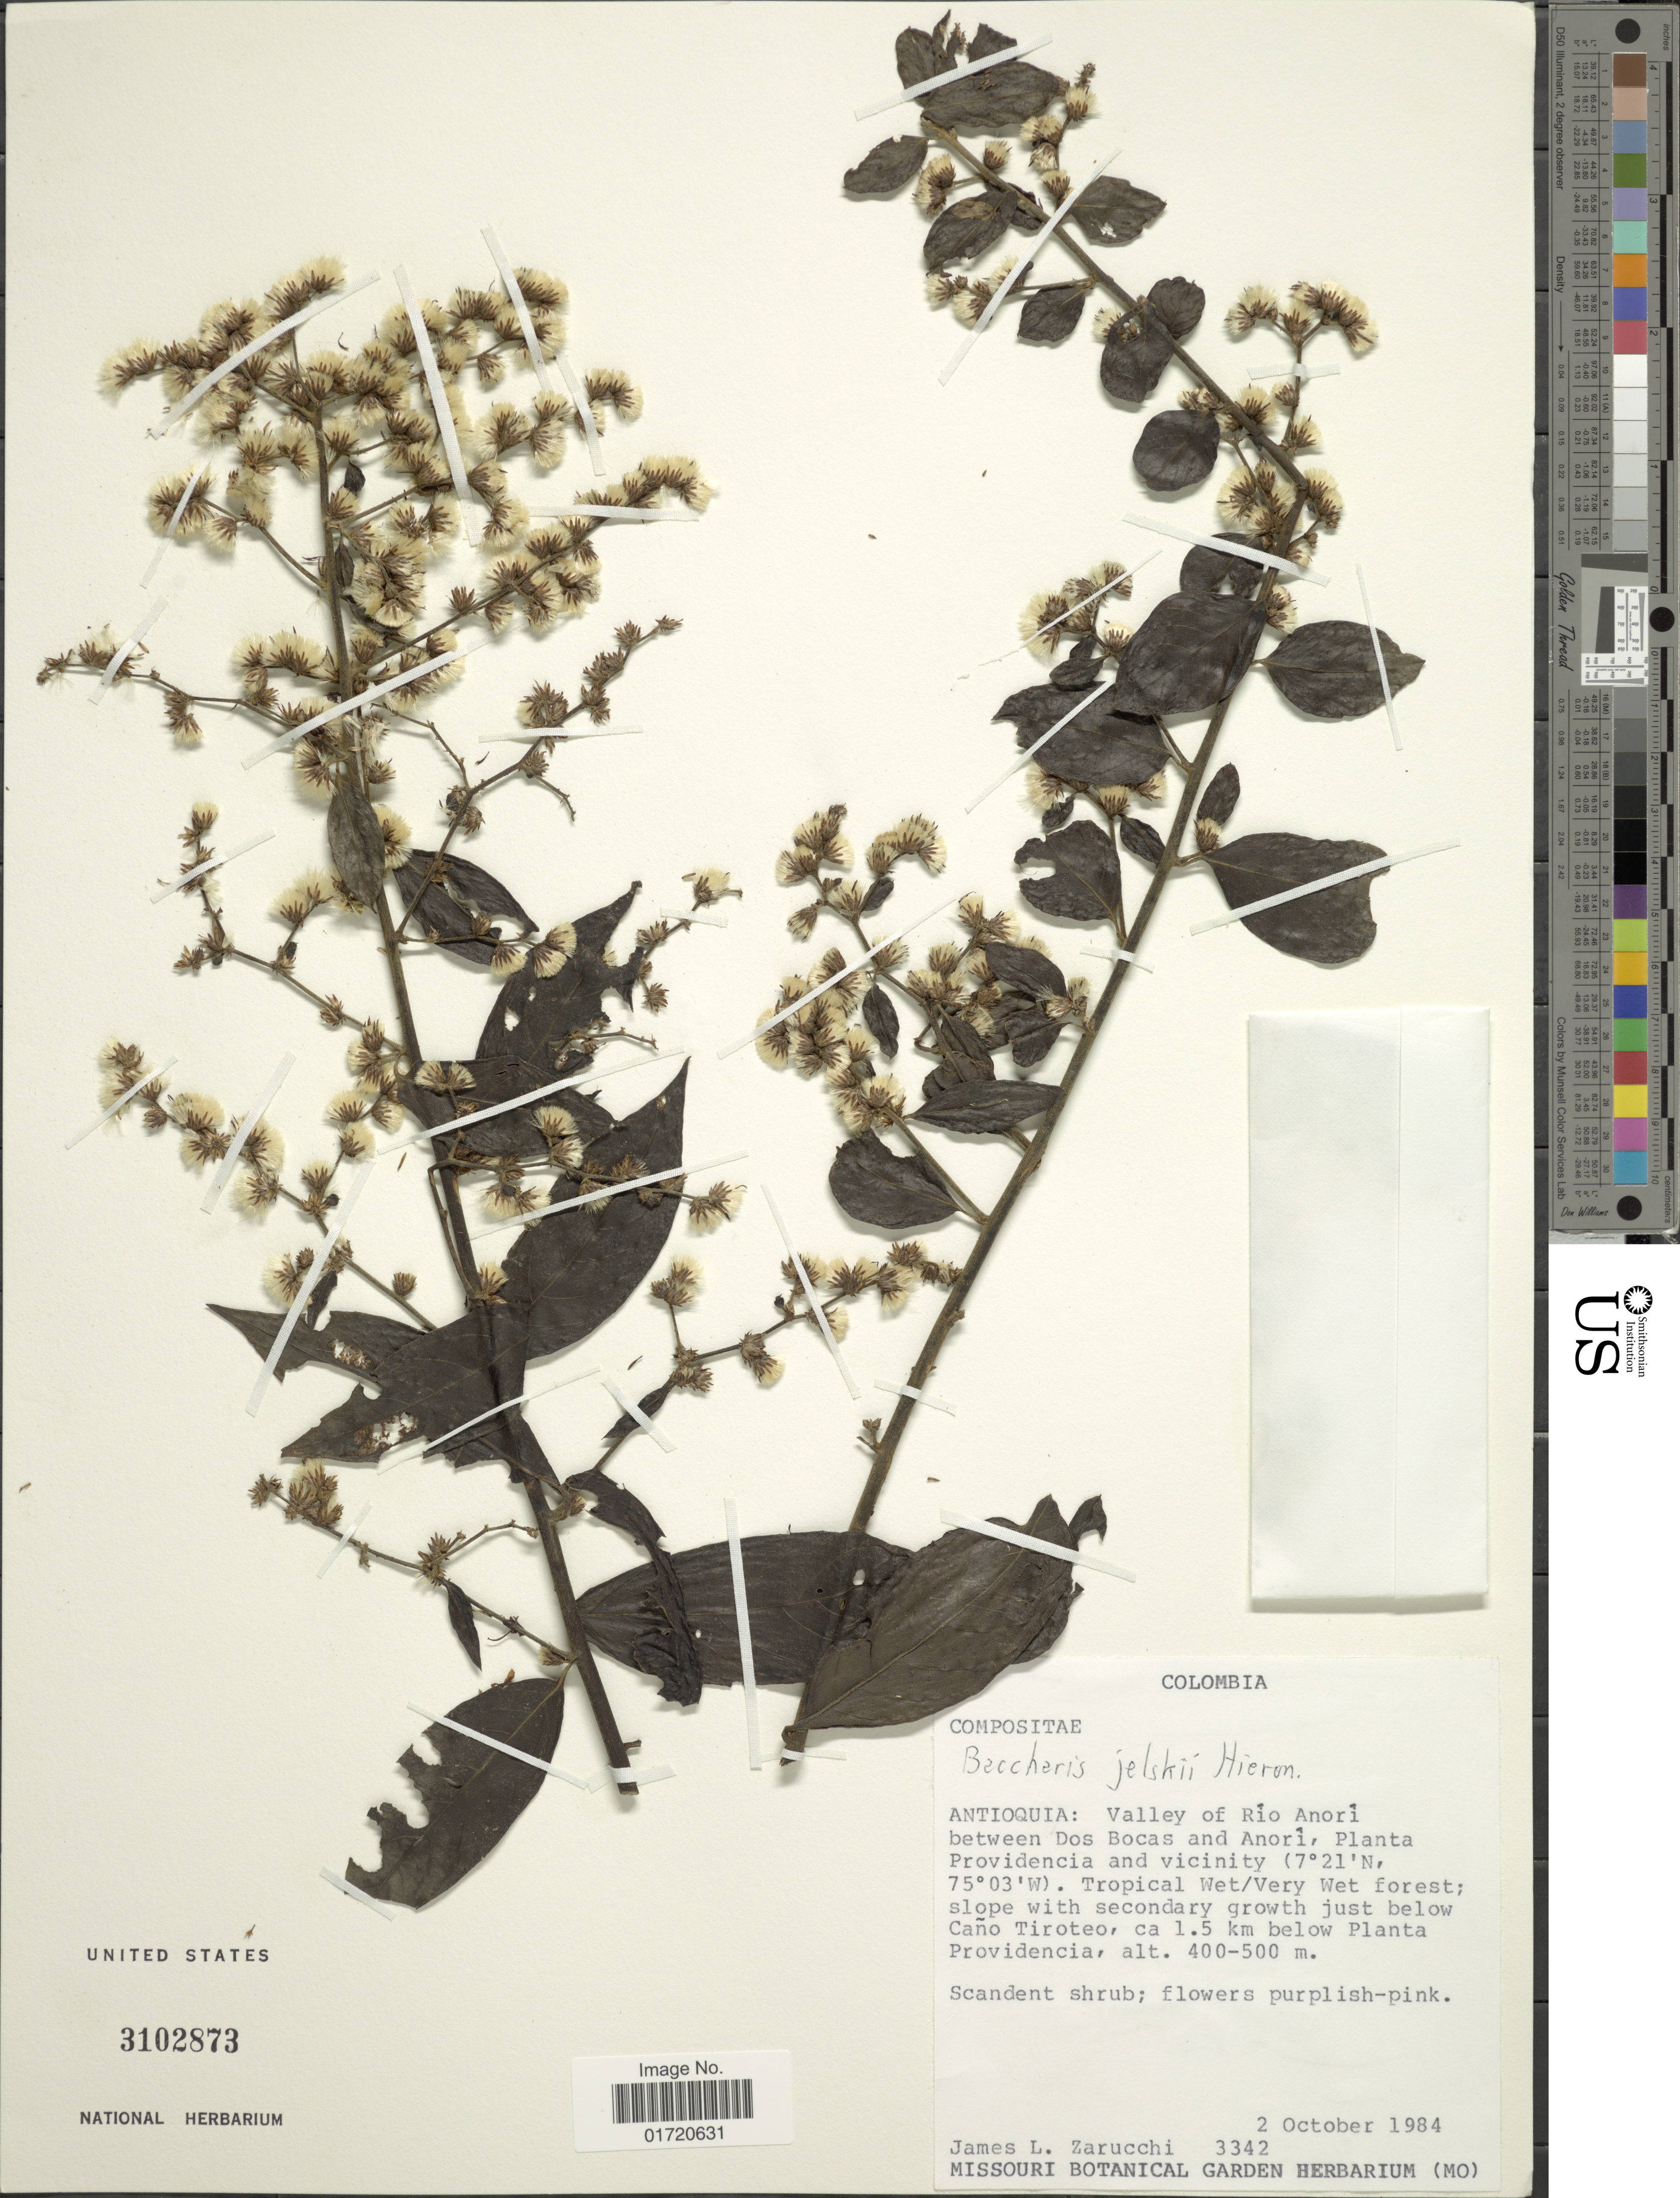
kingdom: Plantae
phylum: Tracheophyta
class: Magnoliopsida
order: Asterales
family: Asteraceae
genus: Baccharis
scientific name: Baccharis jelskii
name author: Hieron.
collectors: J. L. Zarucchi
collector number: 3342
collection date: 1984-10-02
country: Colombia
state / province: Antioquia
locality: Valley of Rio Anori between Dos Bocas and Anori, Planta Providencia and vicinity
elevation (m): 400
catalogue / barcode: US 3102873